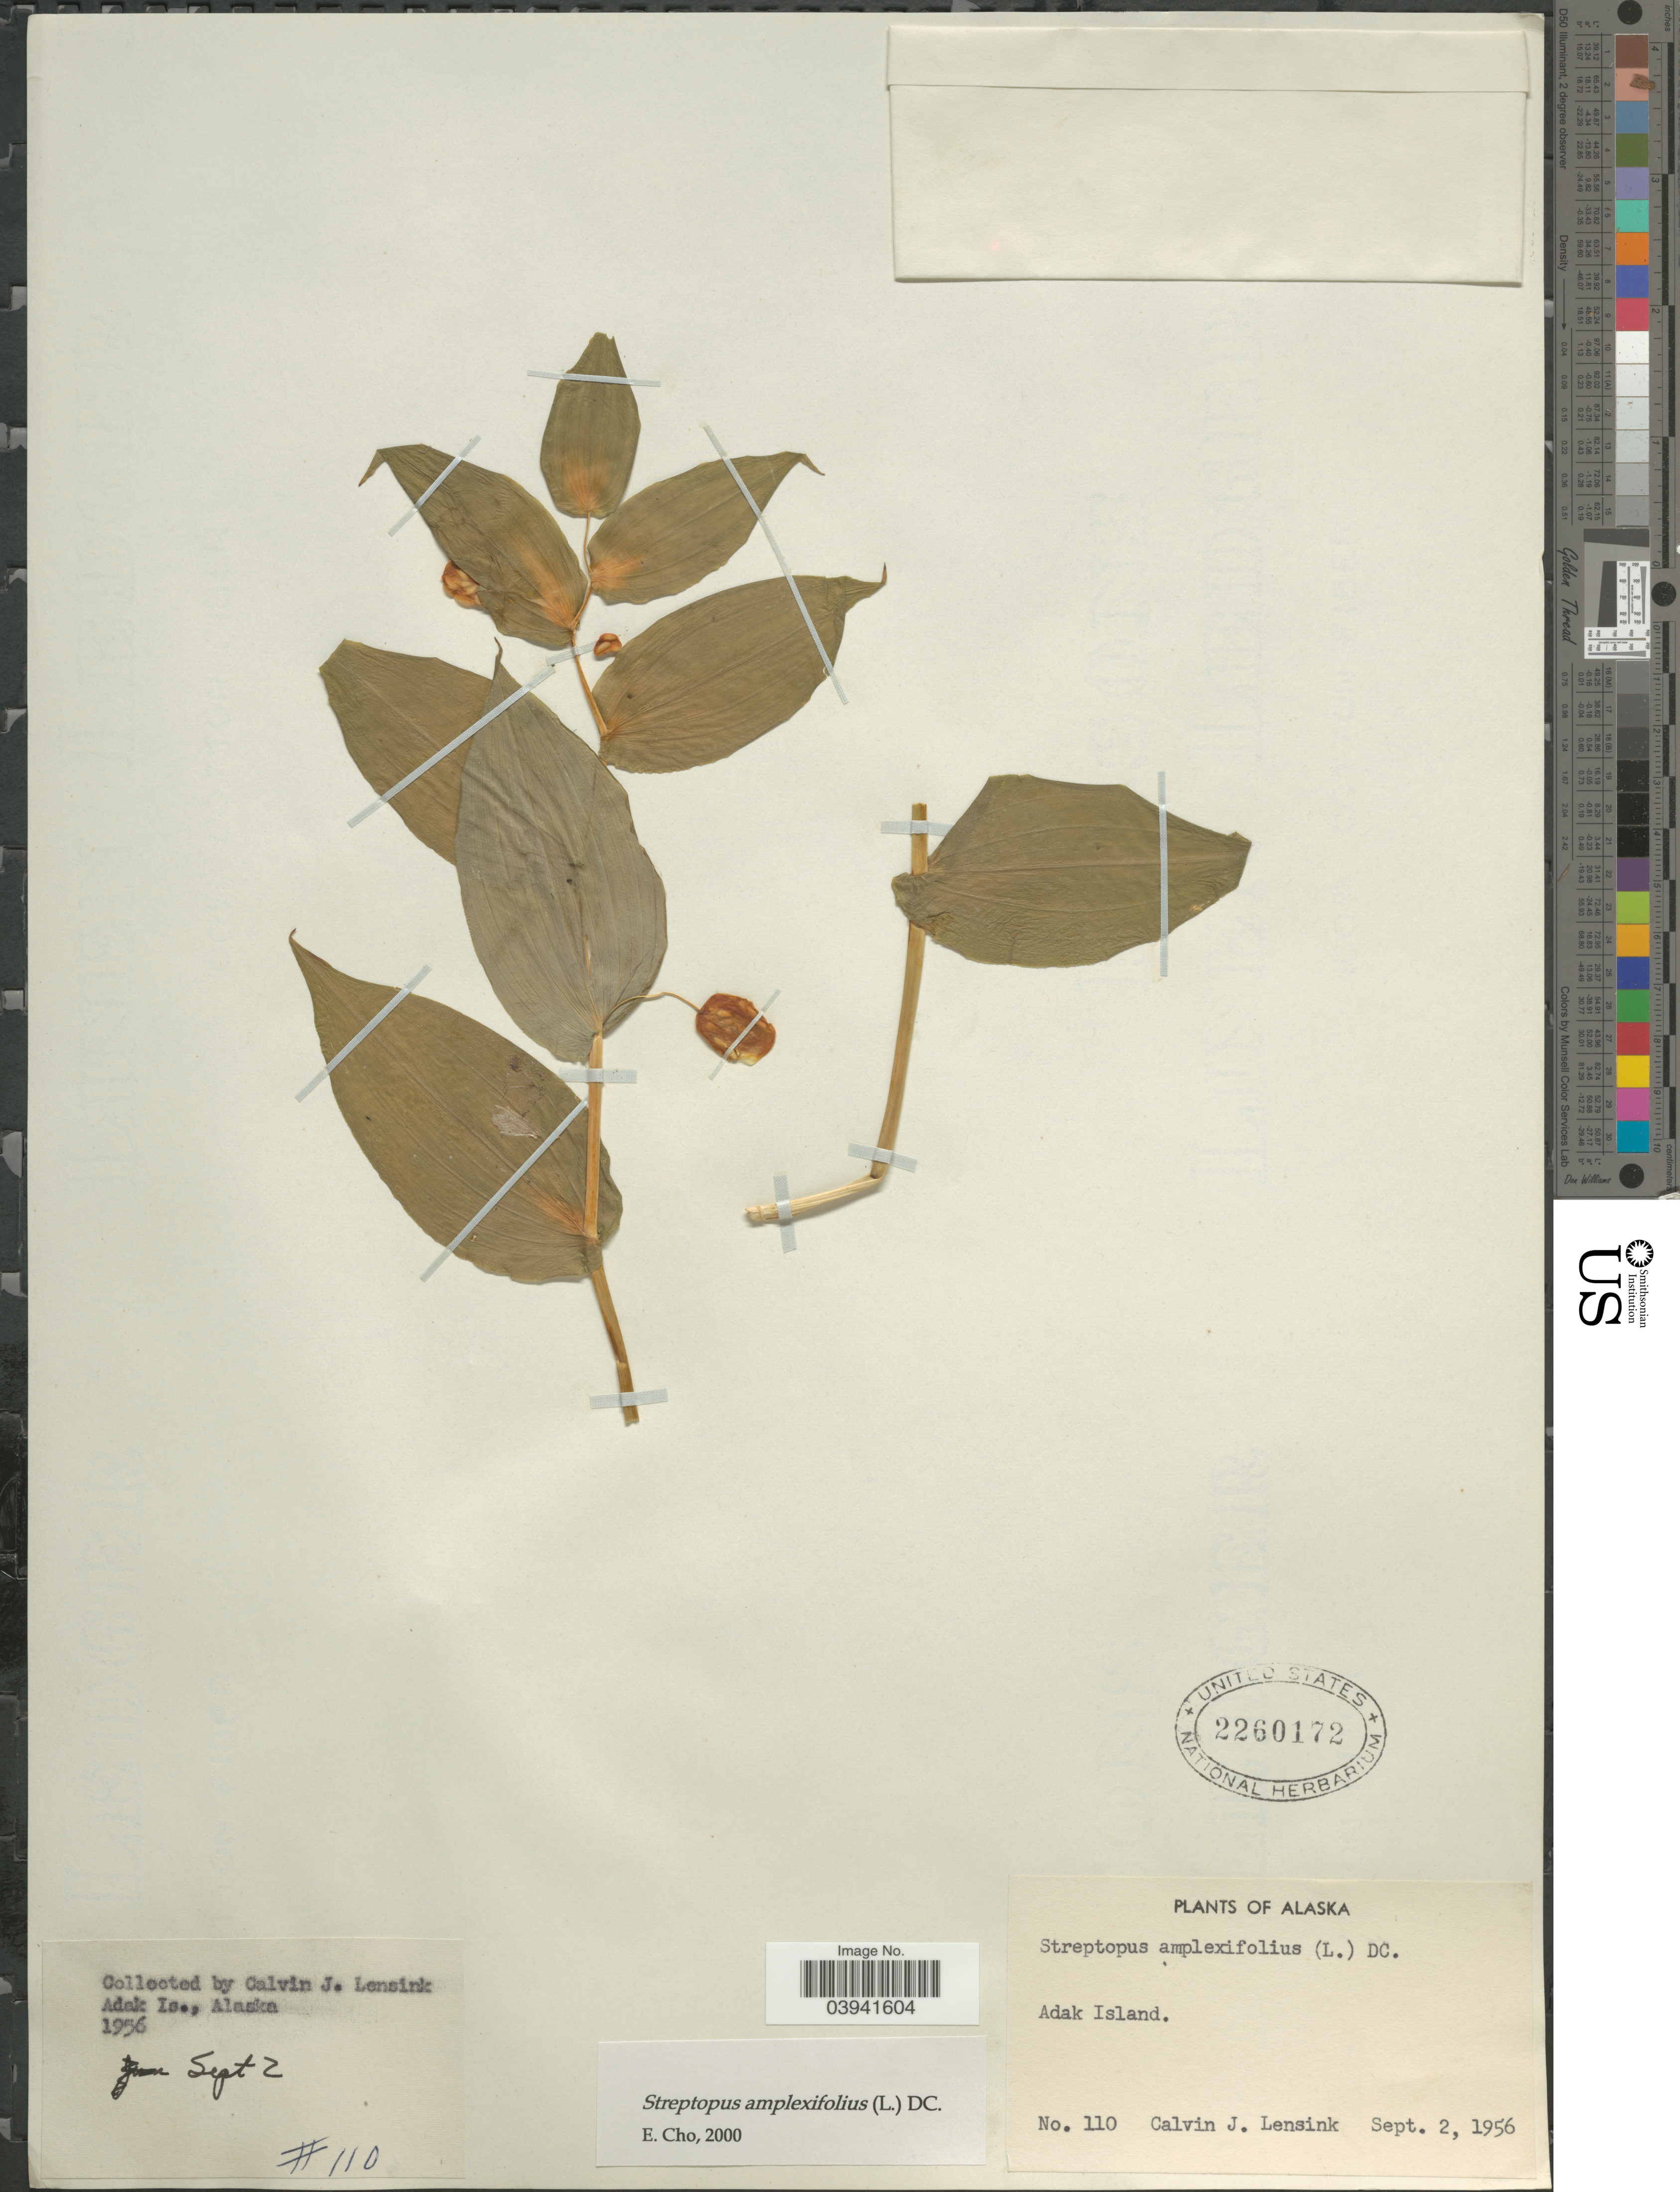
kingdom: Plantae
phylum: Tracheophyta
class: Liliopsida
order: Liliales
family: Liliaceae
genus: Streptopus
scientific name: Streptopus amplexifolius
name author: (L.) DC.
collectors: C. Lensink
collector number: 110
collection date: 1956-09-02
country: United States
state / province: Alaska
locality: Adak Island.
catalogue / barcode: US 2260172